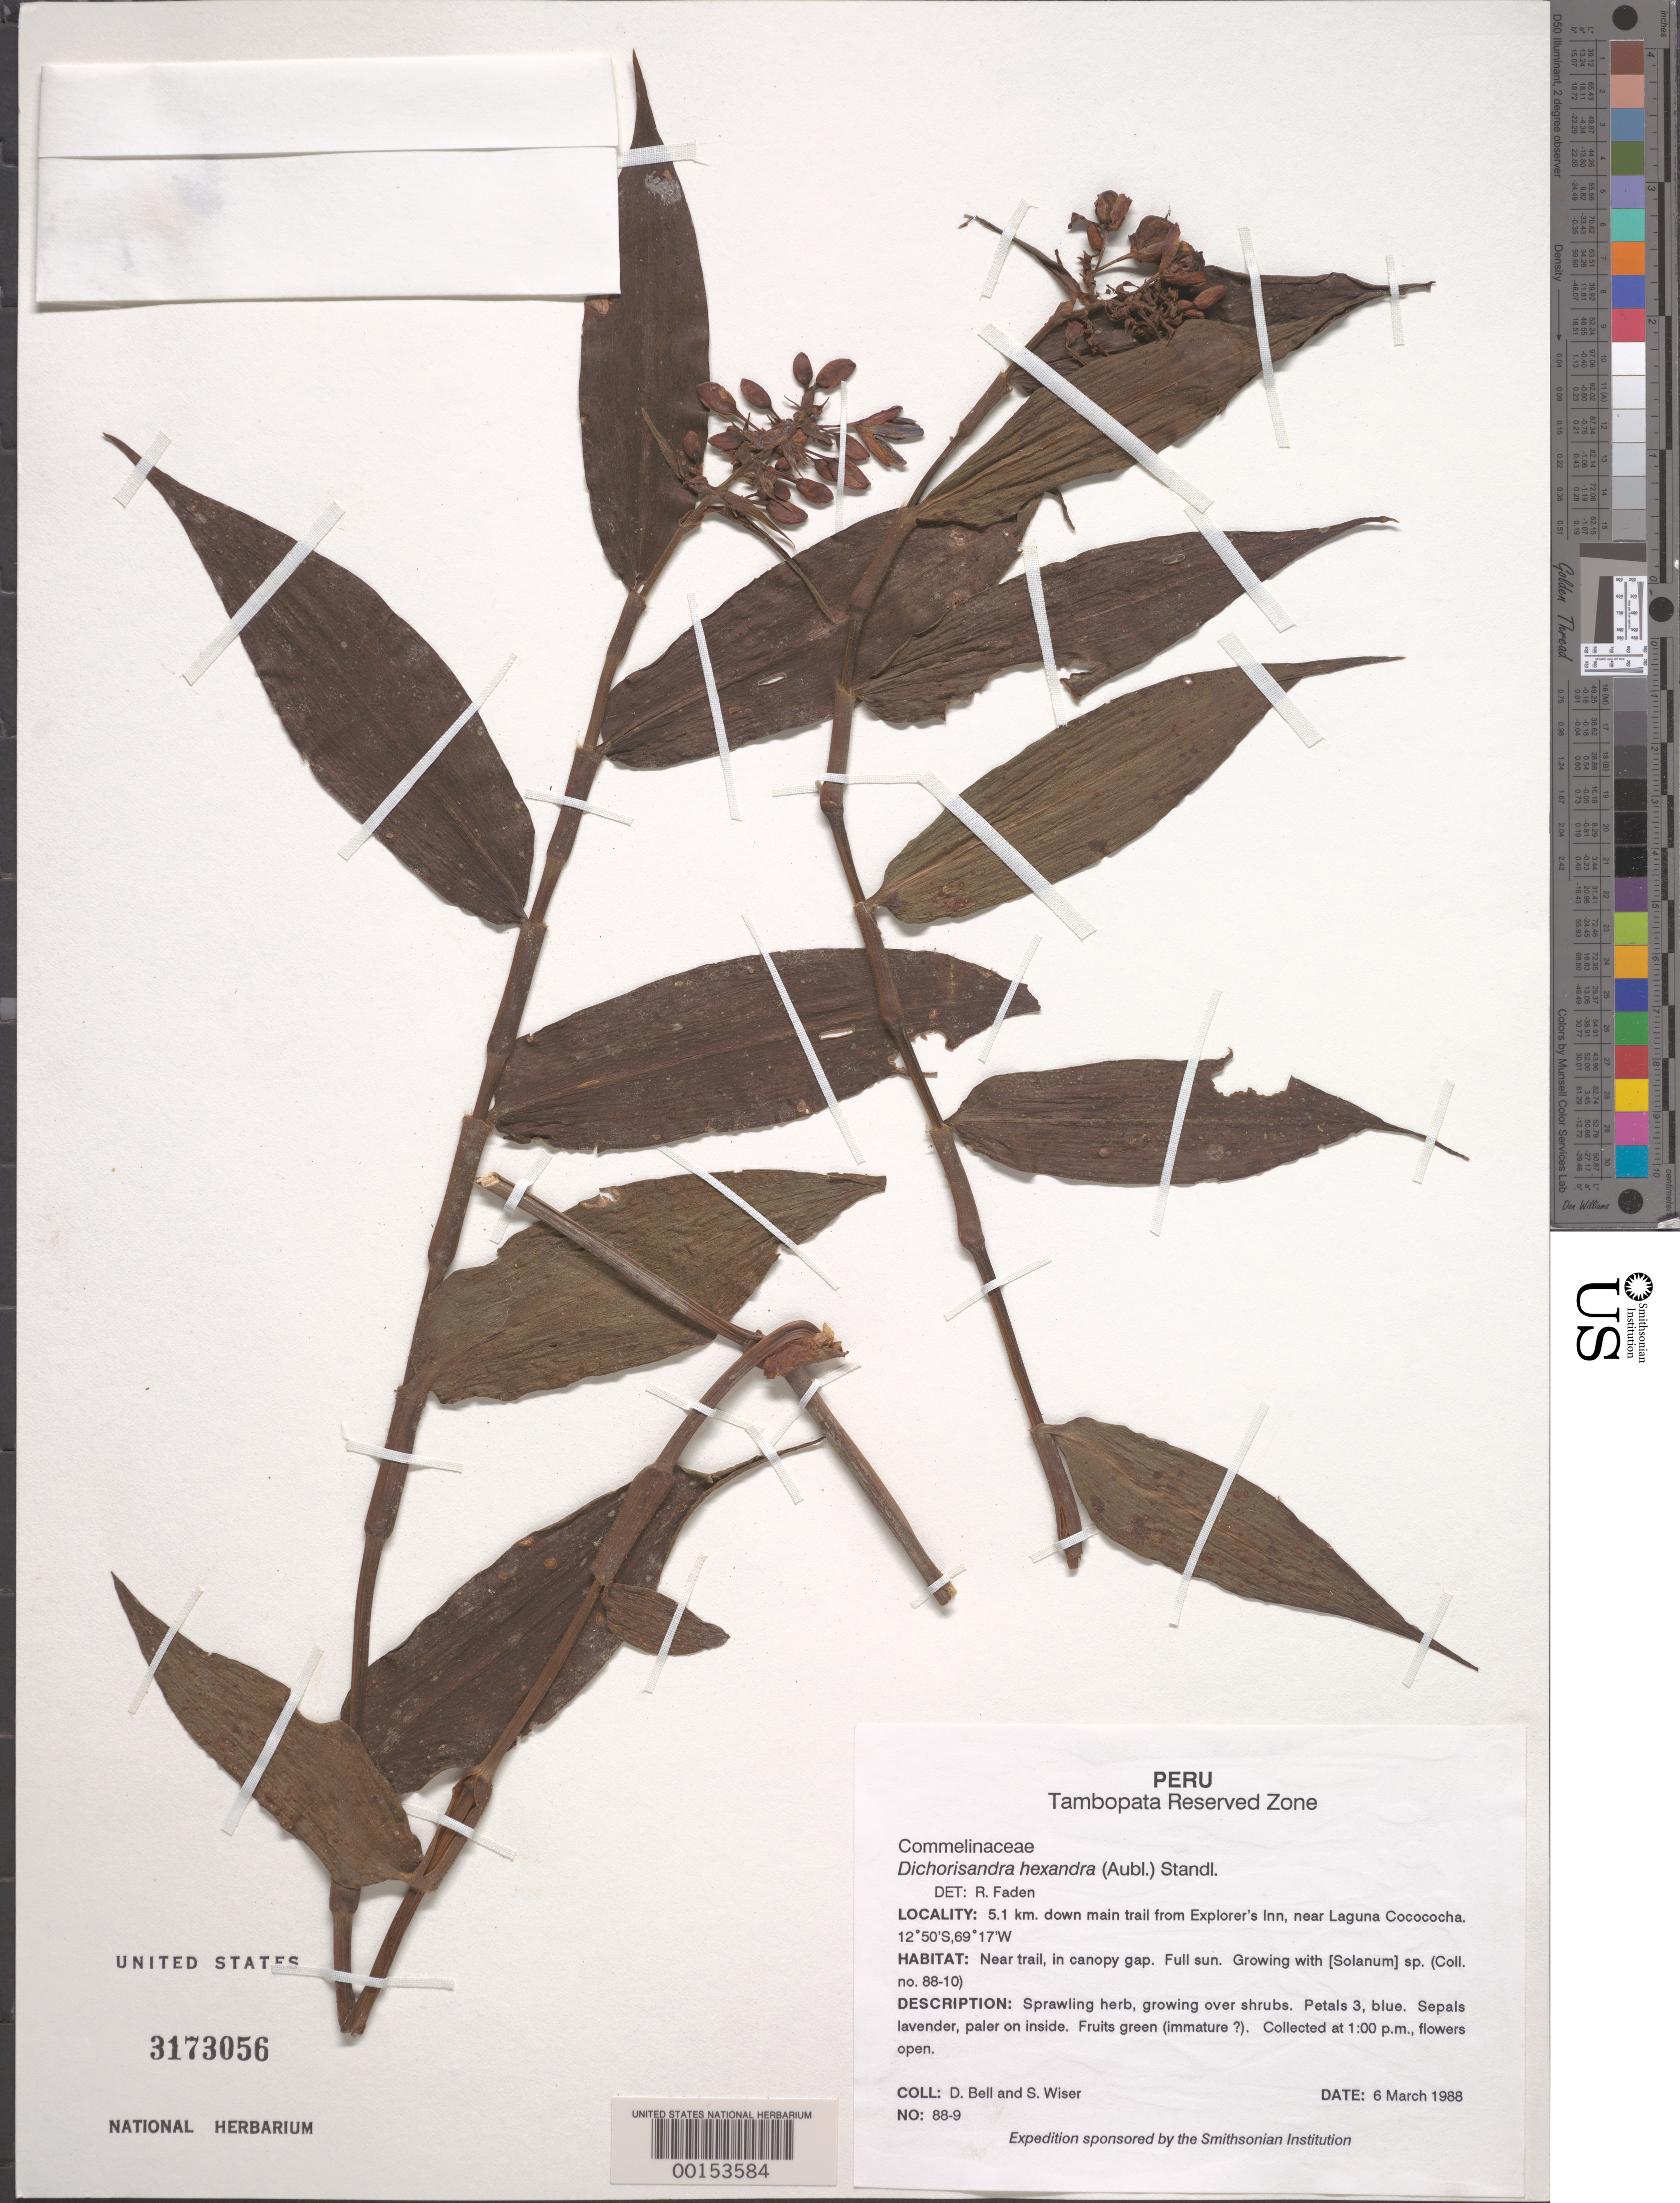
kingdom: Plantae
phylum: Tracheophyta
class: Liliopsida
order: Commelinales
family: Commelinaceae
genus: Dichorisandra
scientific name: Dichorisandra hexandra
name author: (Aubl.) Standl.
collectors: D. A. Bell & S. Wiser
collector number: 88-9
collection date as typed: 06 Mar 1988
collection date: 1988-03-06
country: Peru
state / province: Madre de Dios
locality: Tambopata reserved zone, 5.1 km down trail from explorer's inn, near laguna cocococha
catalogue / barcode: US 3173056